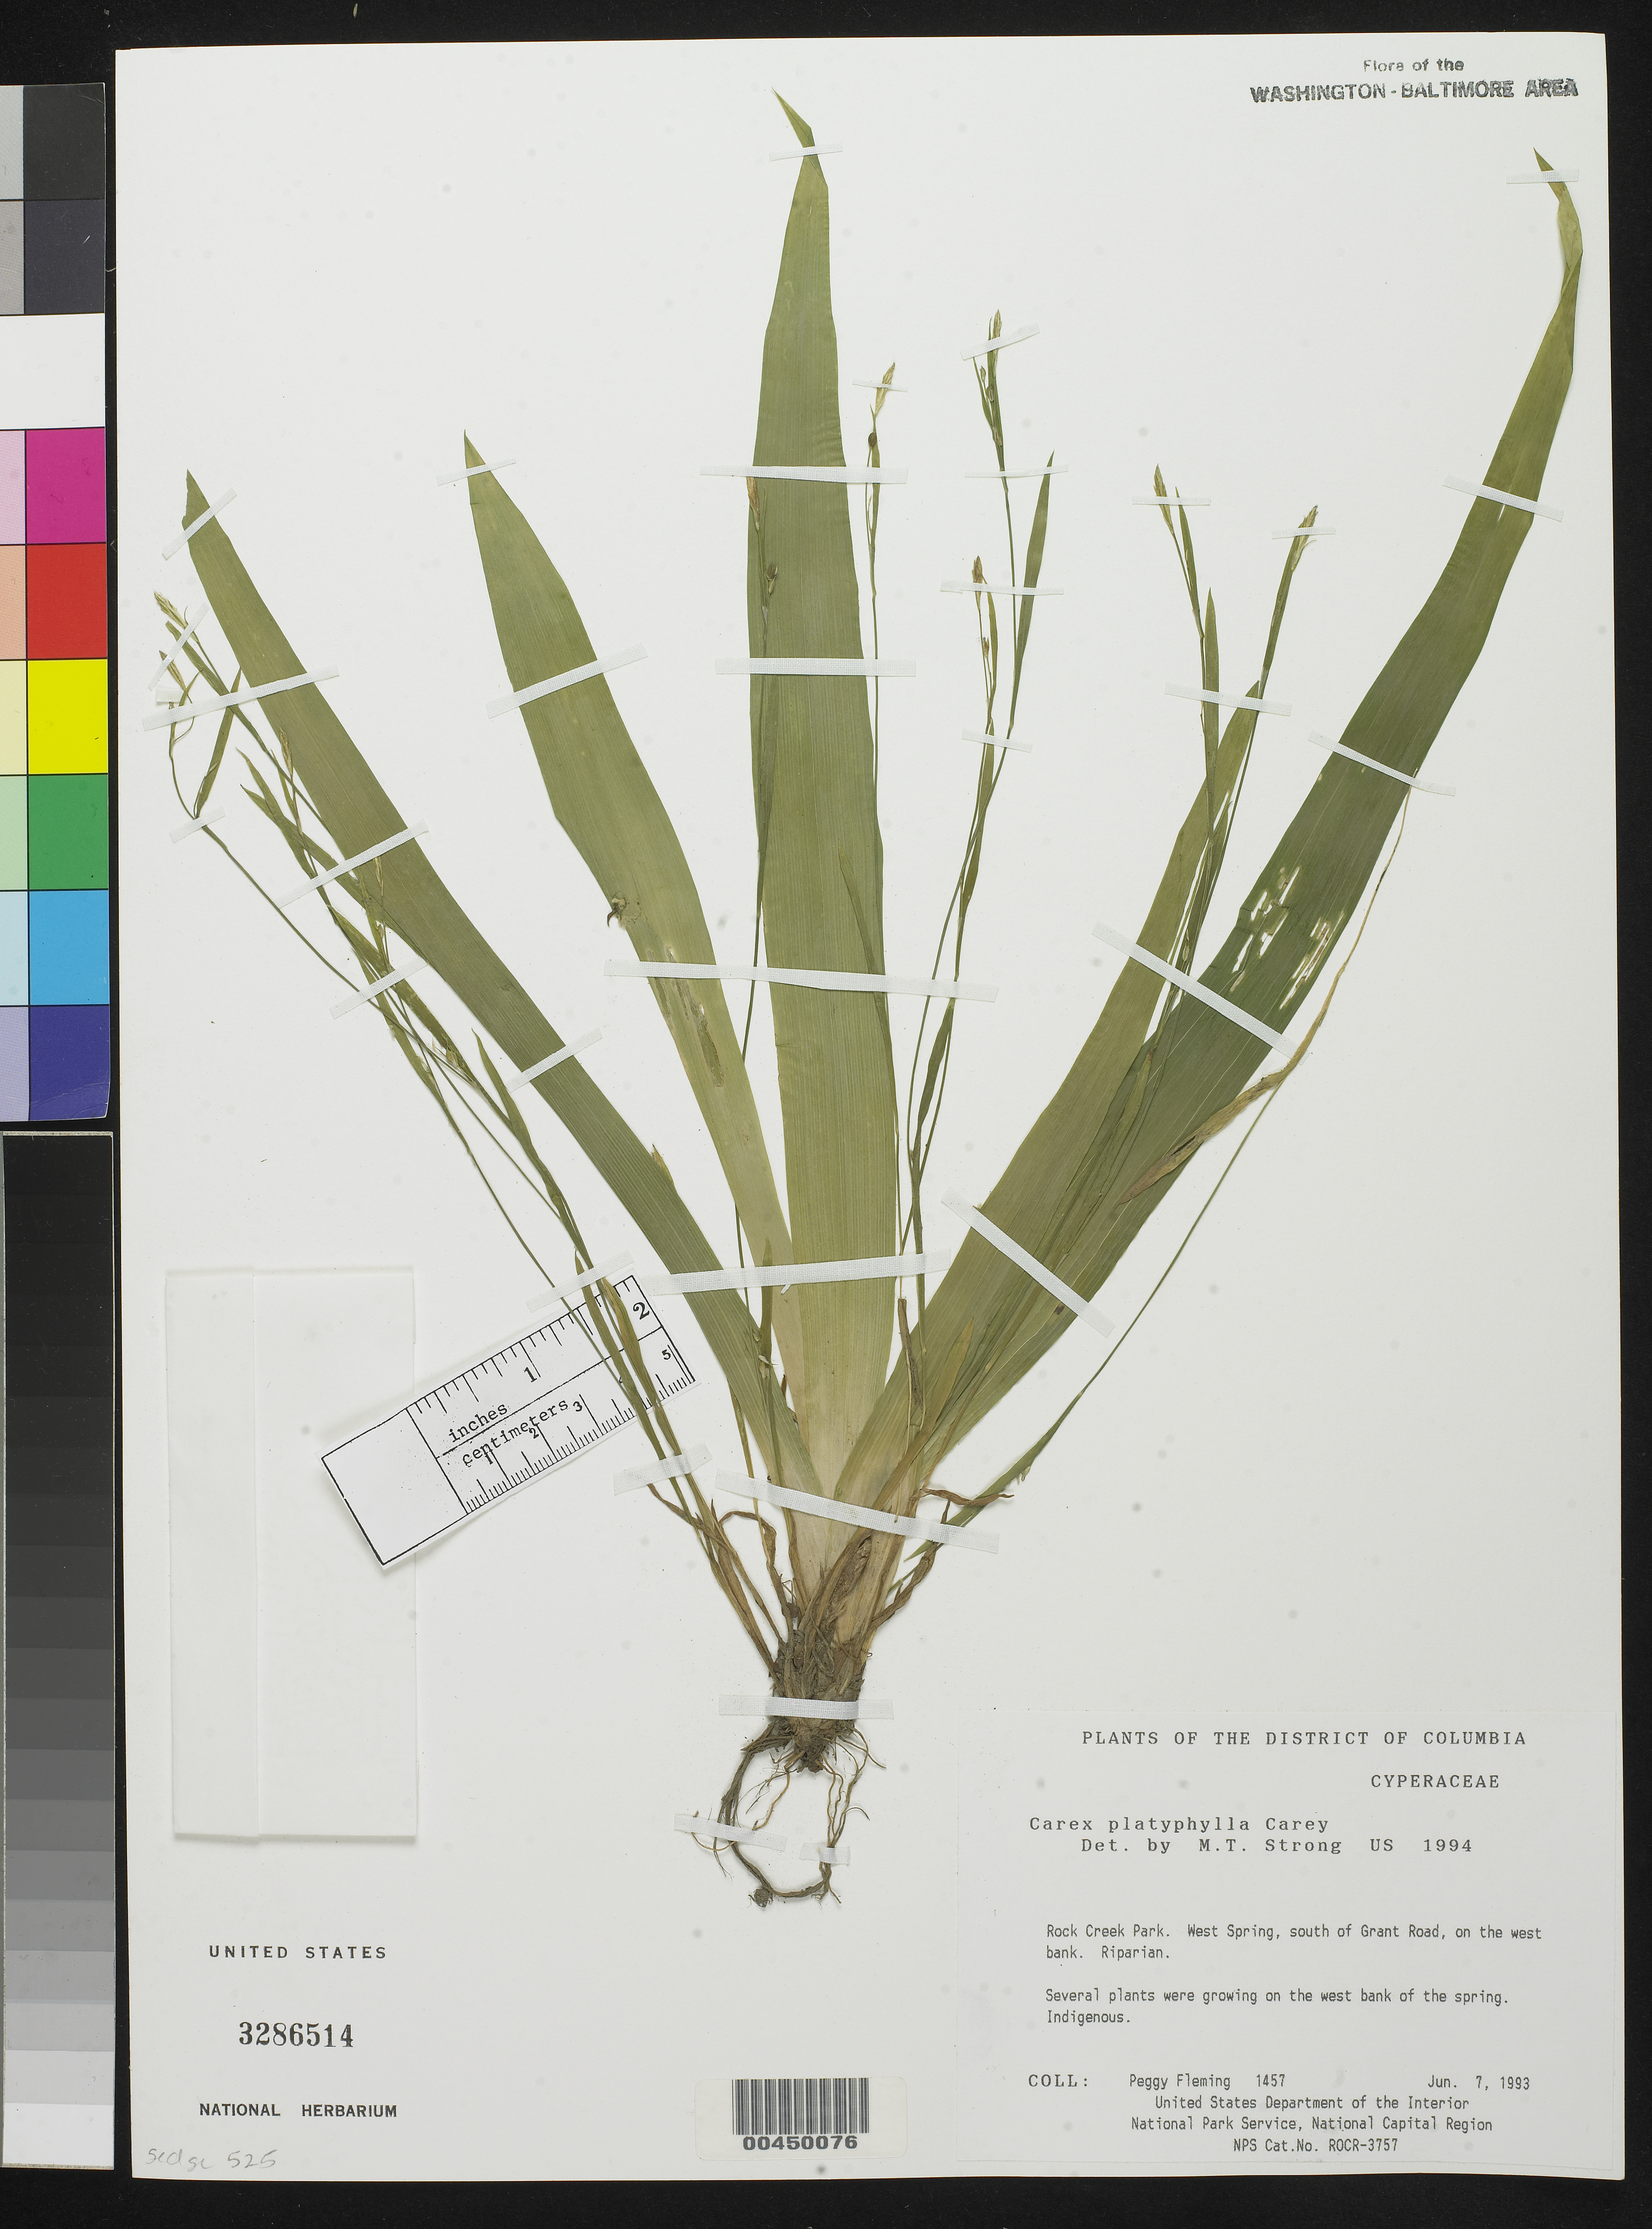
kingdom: Plantae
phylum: Tracheophyta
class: Liliopsida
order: Poales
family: Cyperaceae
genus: Carex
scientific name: Carex platyphylla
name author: J. Carey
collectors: P. Fleming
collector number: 1457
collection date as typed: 07 Jun 1993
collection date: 1993-06-07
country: United States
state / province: District of Columbia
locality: Rock Creek Park, West Spring, S of Grant Road, W Bank Rock Creek Park & vicinity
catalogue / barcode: US 3286514